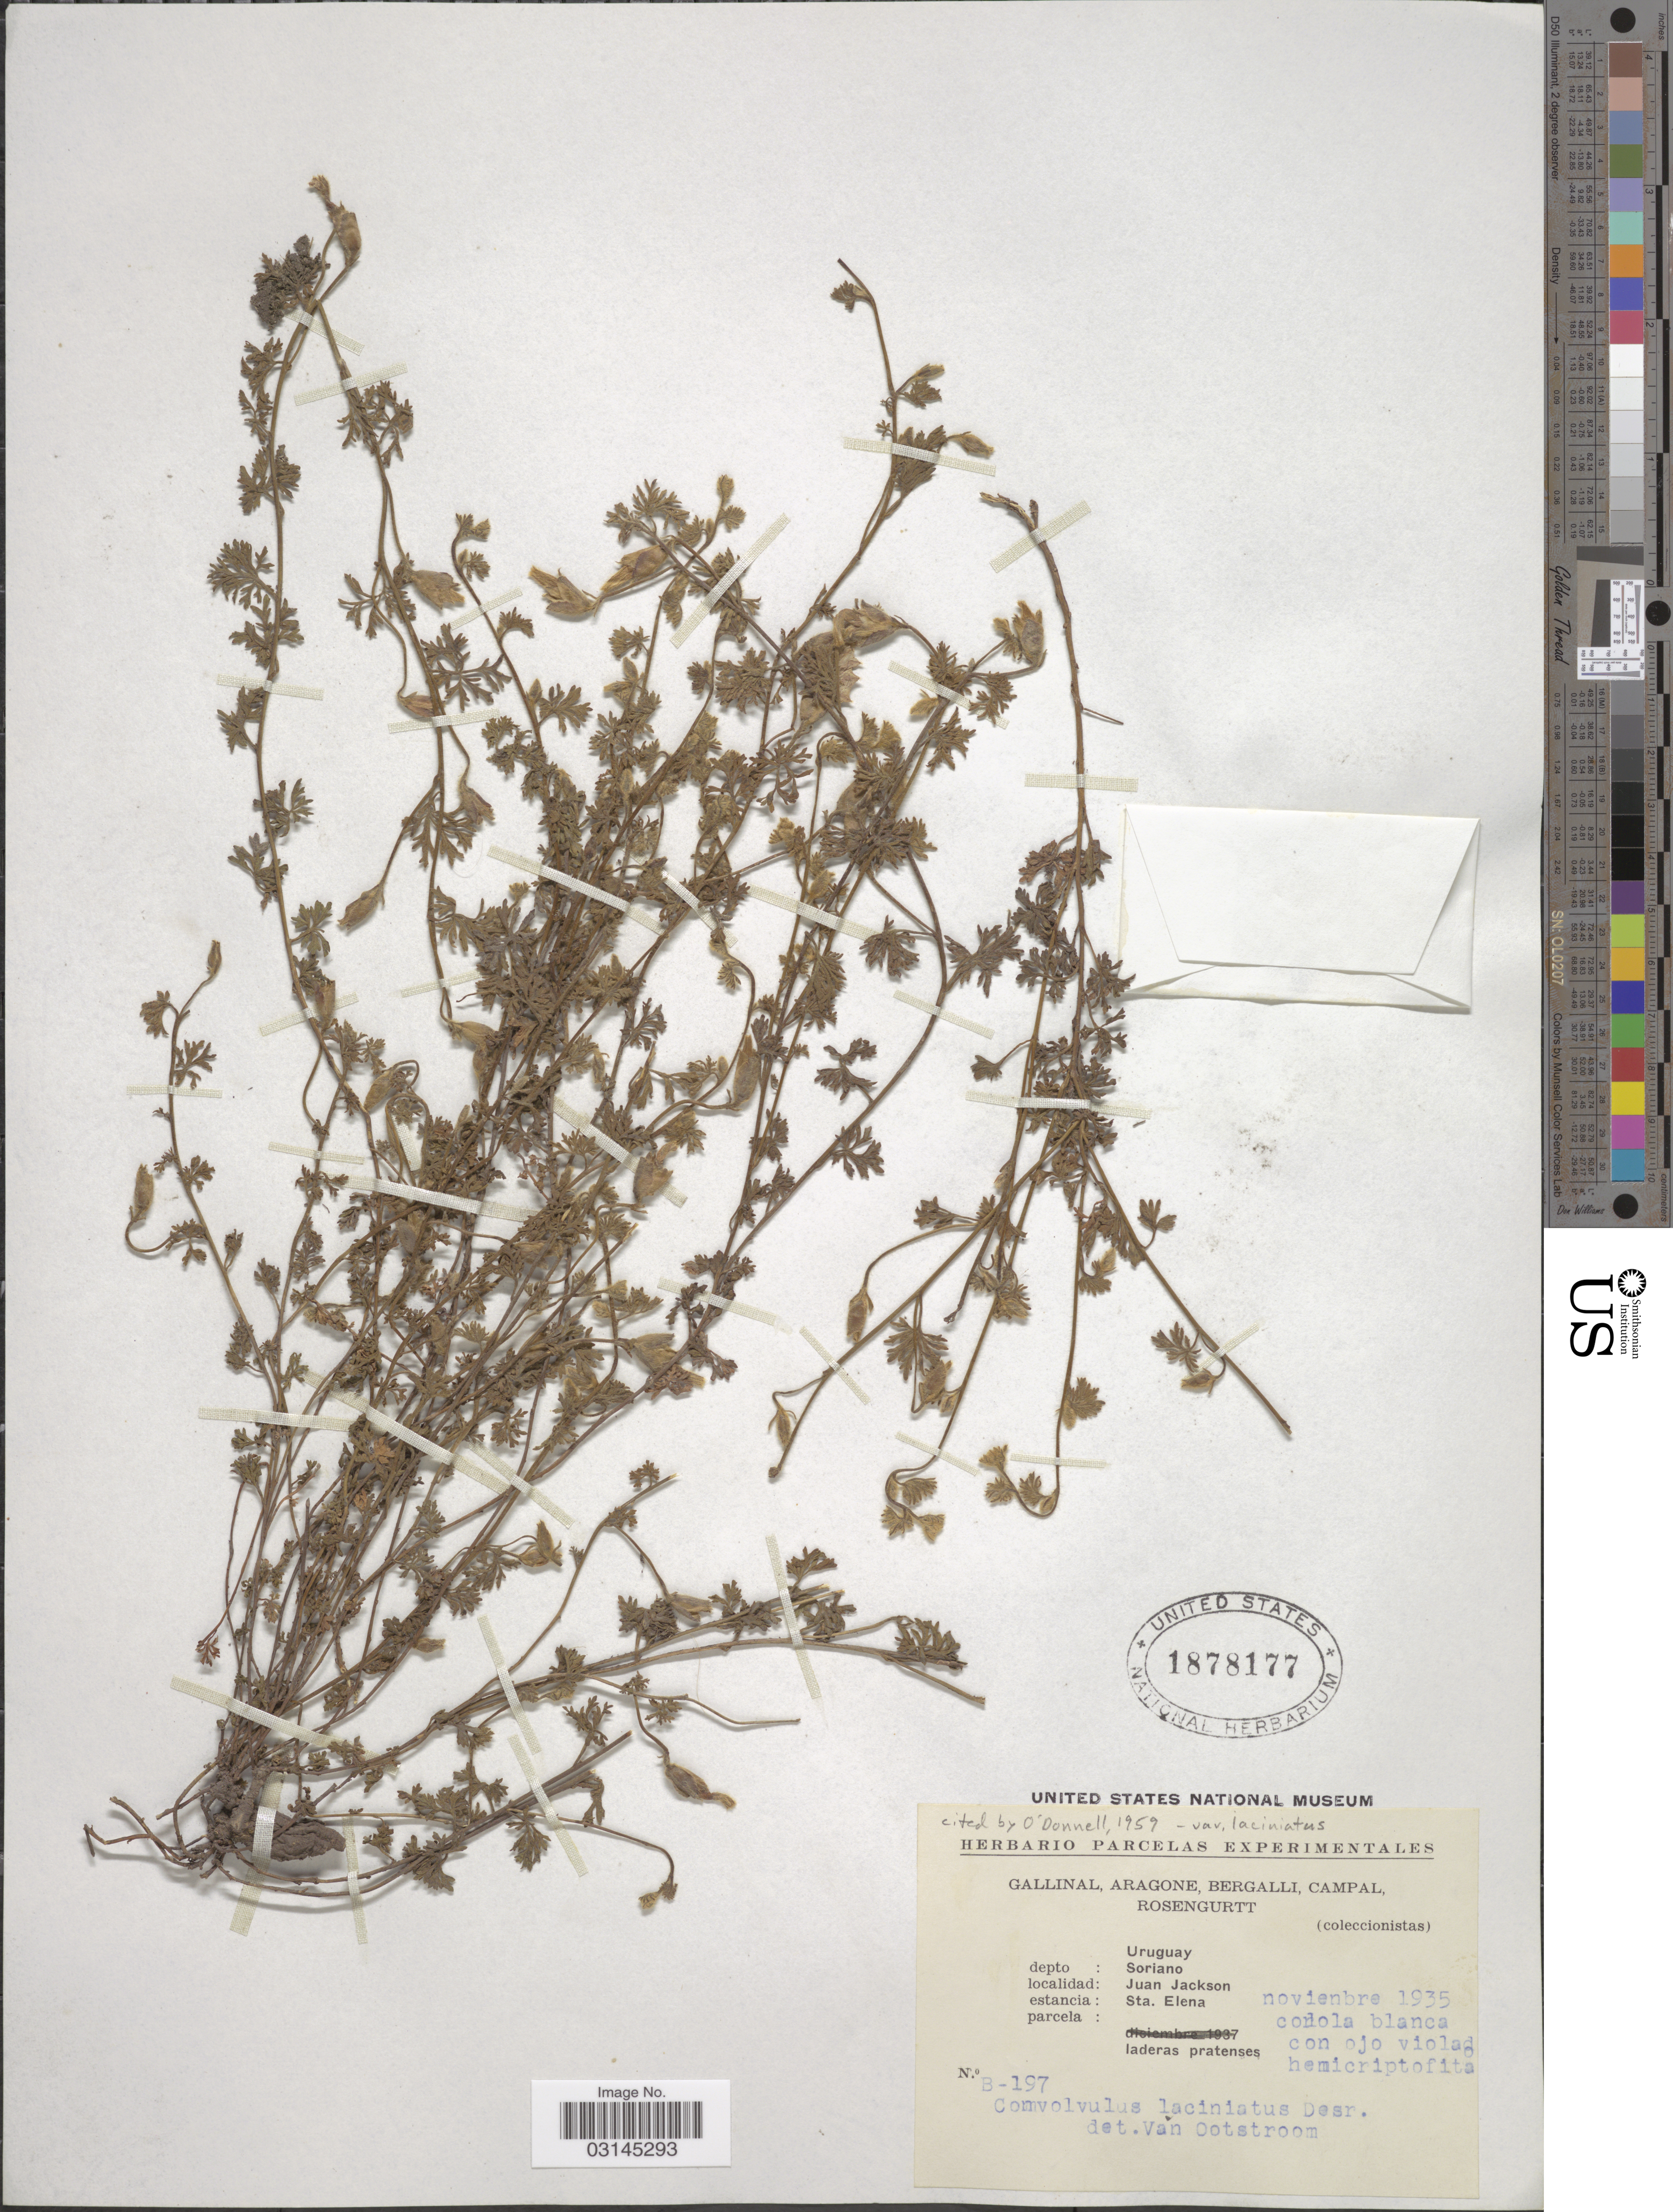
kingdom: Plantae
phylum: Tracheophyta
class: Magnoliopsida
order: Solanales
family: Convolvulaceae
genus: Convolvulus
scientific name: Convolvulus laciniatus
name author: Desr.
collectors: -. Gallinal, -- Aragone, -- Bergalli, -- Campal & Rosengurtt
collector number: B-197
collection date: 1935-11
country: Uruguay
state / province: Soriano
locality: Depto: Soriano, Juan Jackson, estancia: Sta. Elena.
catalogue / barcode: US 1878177